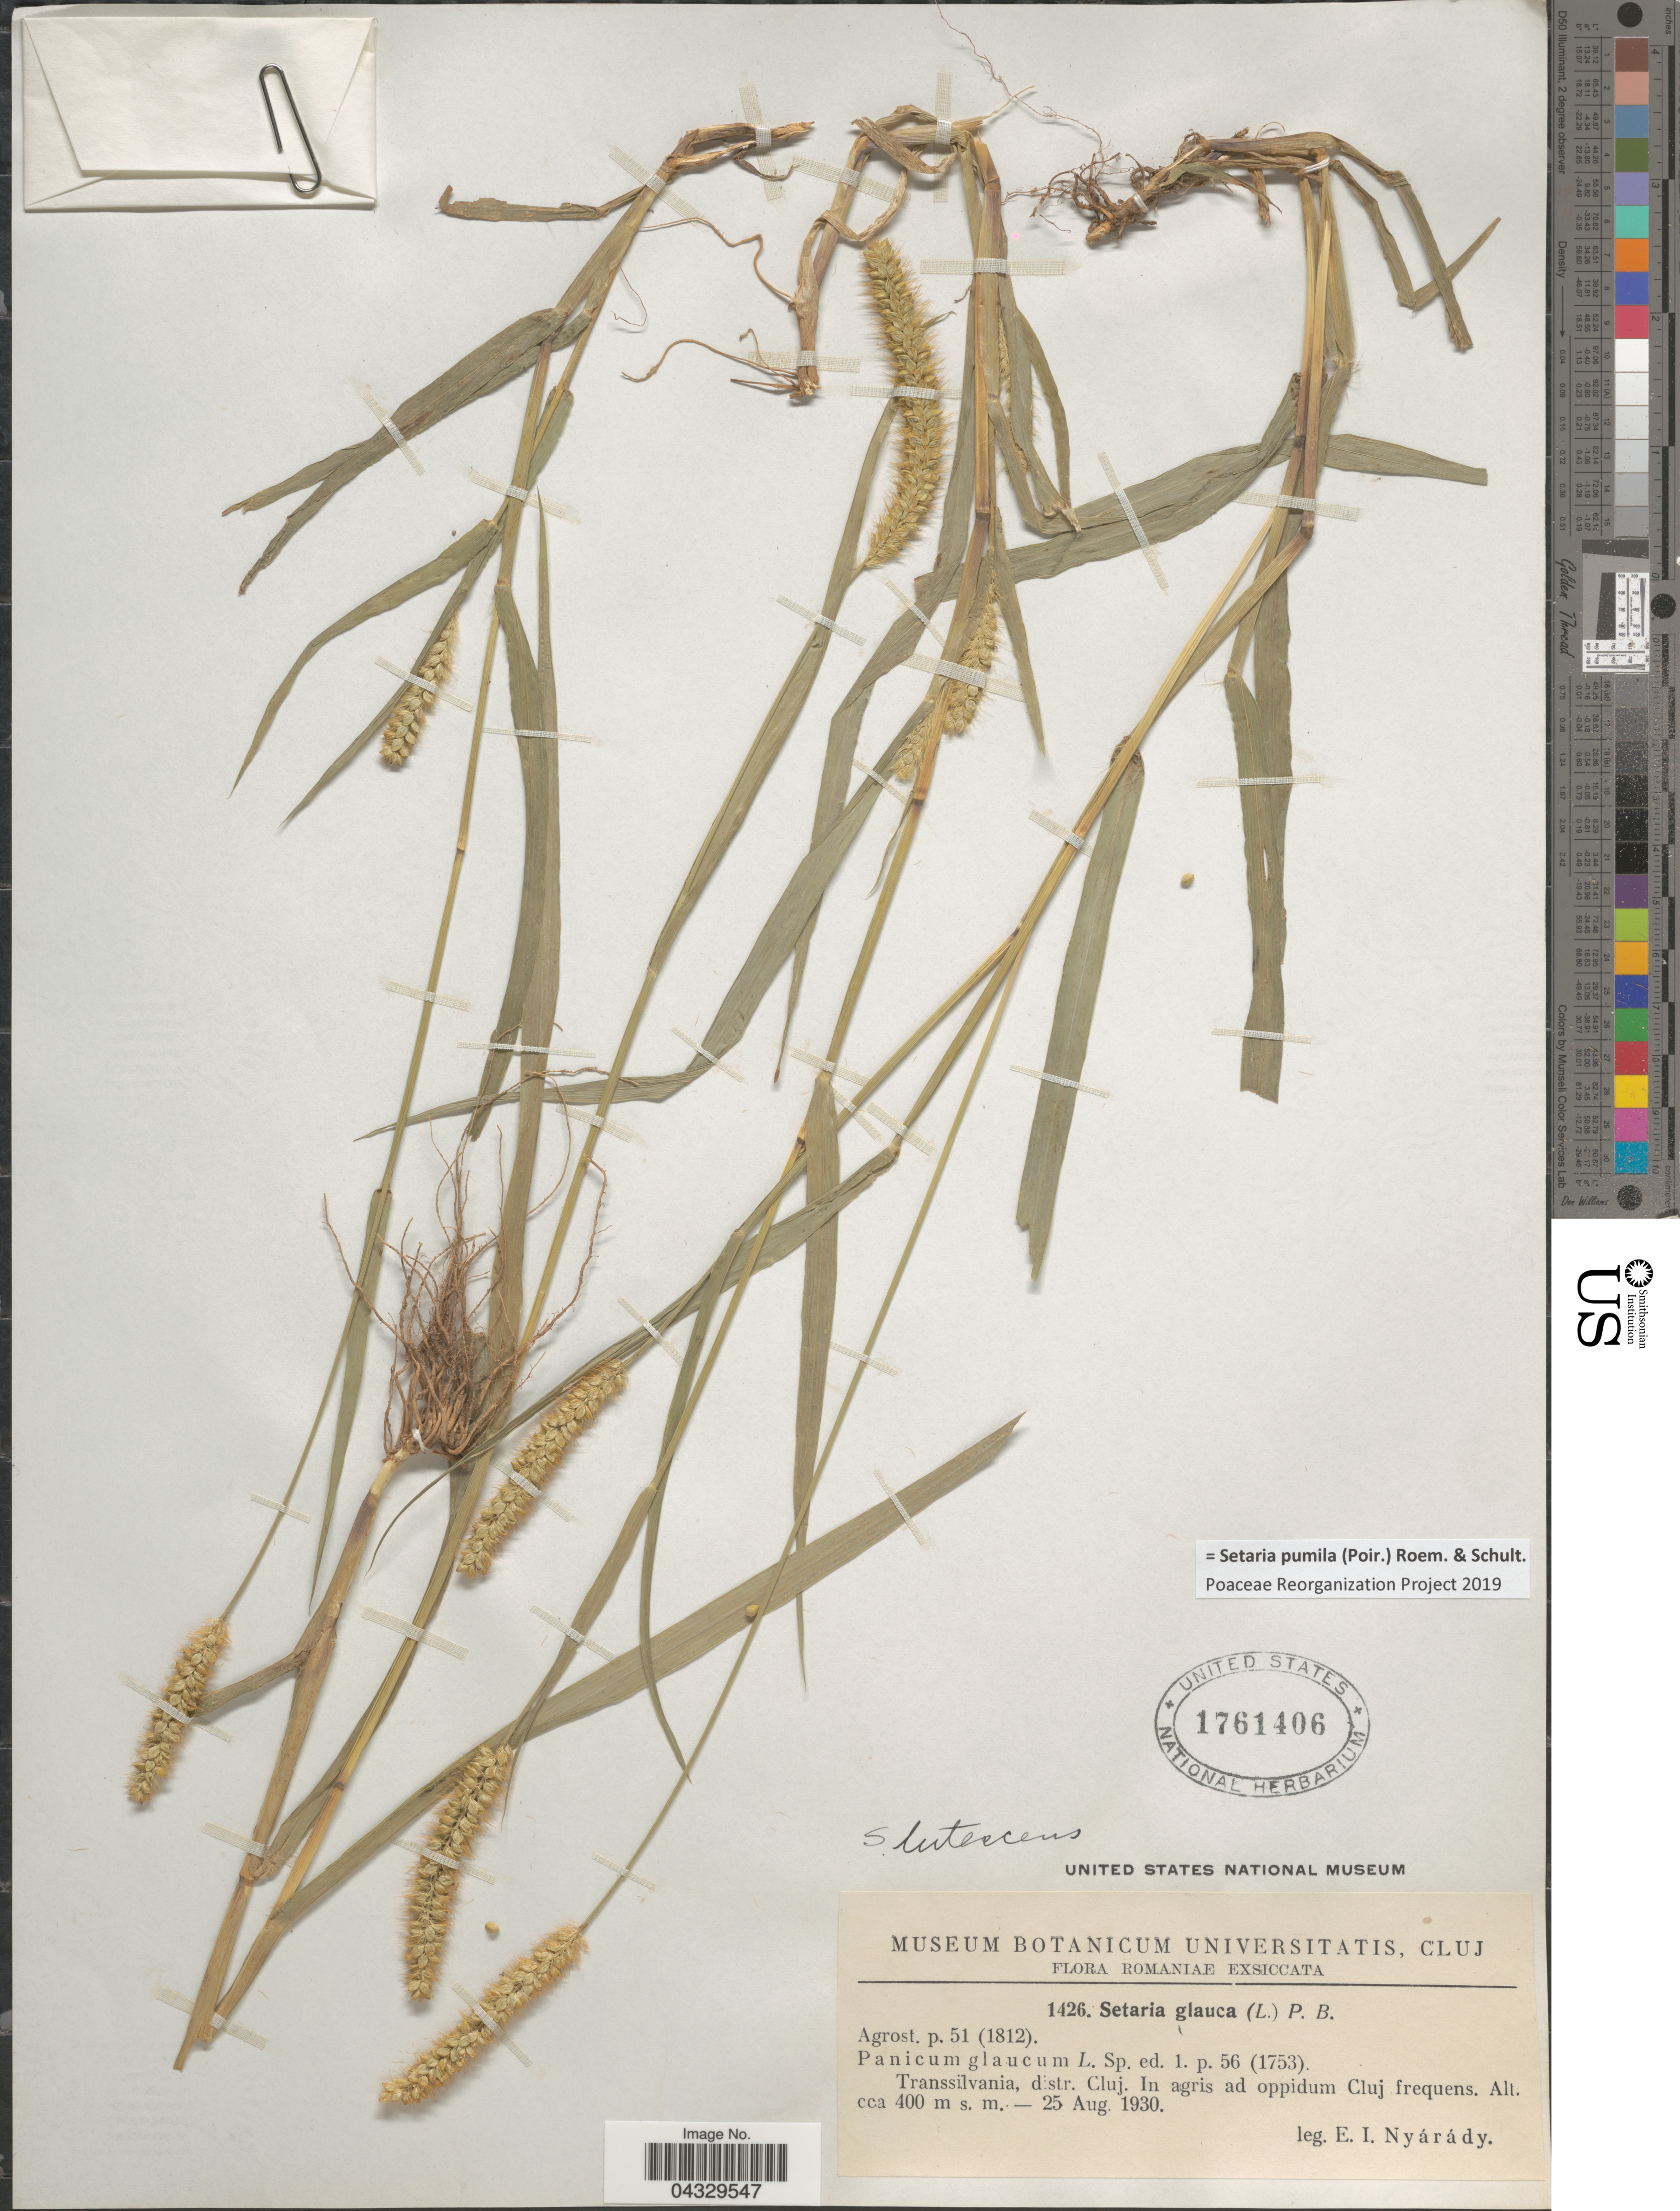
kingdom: Plantae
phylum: Tracheophyta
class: Liliopsida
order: Poales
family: Poaceae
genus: Setaria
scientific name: Setaria pumila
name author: (Poir.) Roem. & Schult.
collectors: E. Nyárády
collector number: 1426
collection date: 1930-08-25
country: Romania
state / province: Cluj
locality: Transsilvania, distr. Cluj. In agris ad oppidum Cluj frequens.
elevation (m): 400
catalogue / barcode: US 1761406